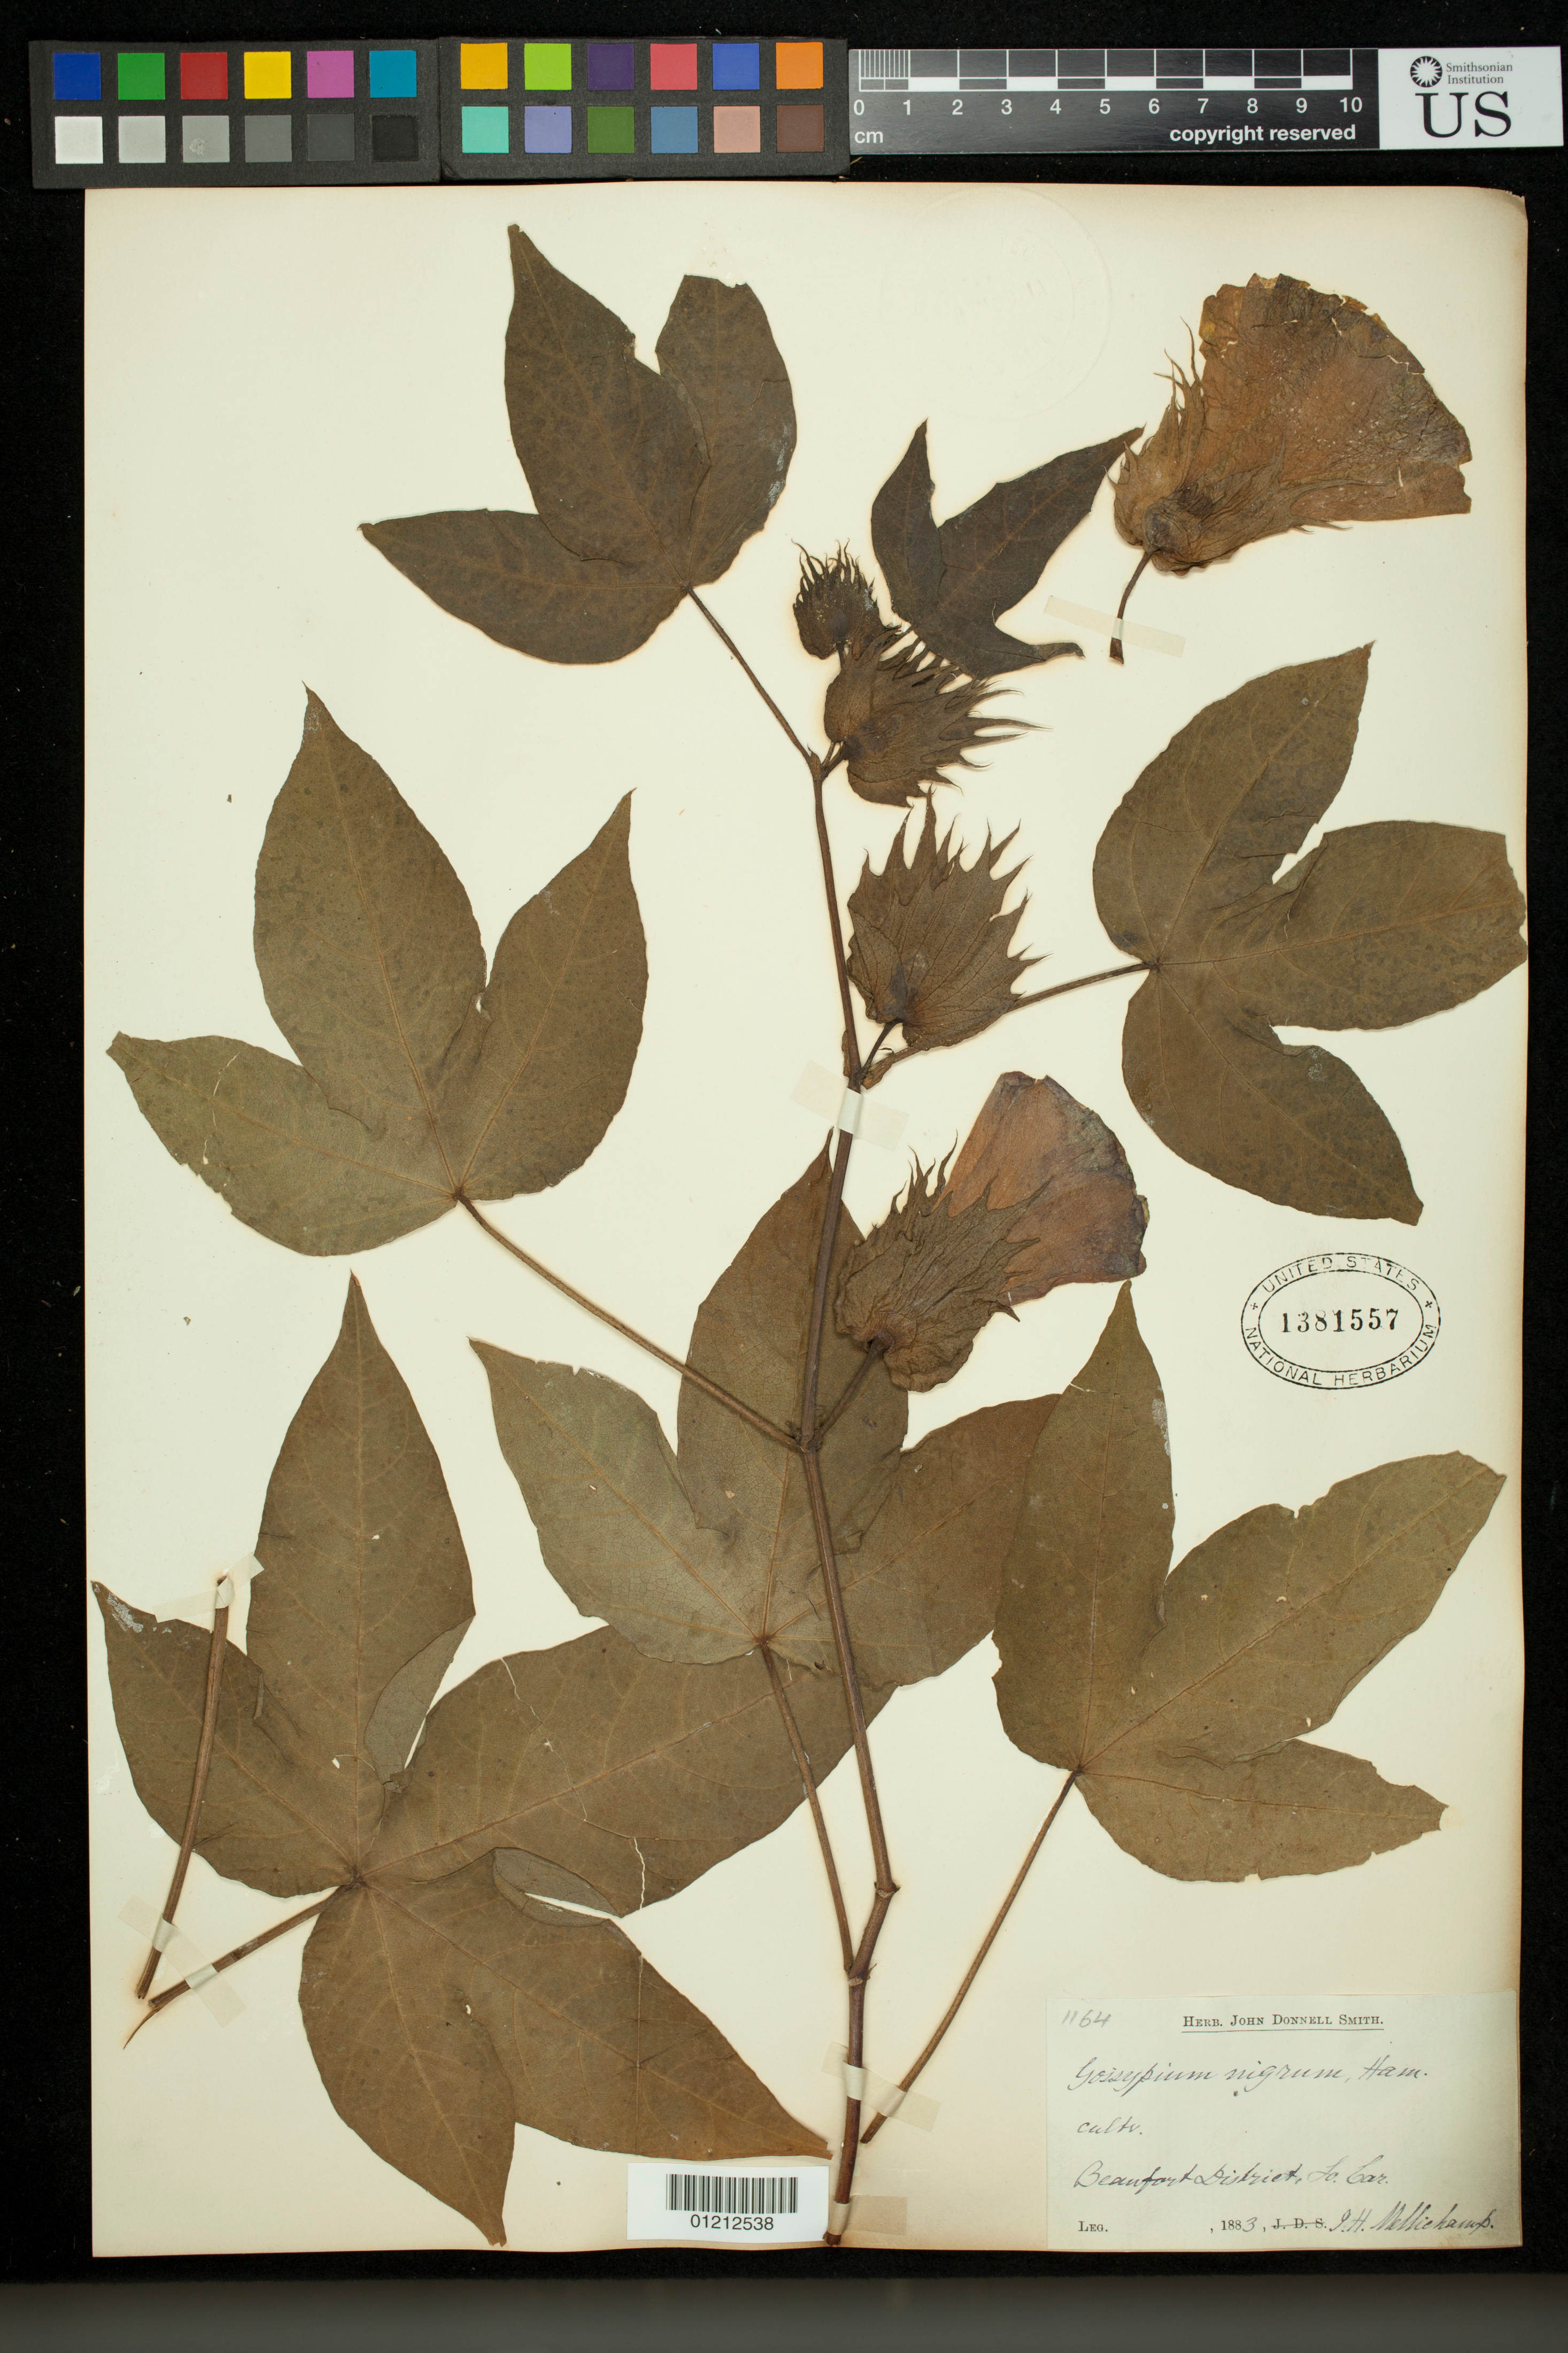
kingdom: Plantae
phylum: Tracheophyta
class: Magnoliopsida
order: Malvales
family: Malvaceae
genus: Gossypium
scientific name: Gossypium barbadense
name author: L.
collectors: J. H. Mellichamp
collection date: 1883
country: United States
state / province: South Carolina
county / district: Beaufort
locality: Beaufort District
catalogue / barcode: US 1381557